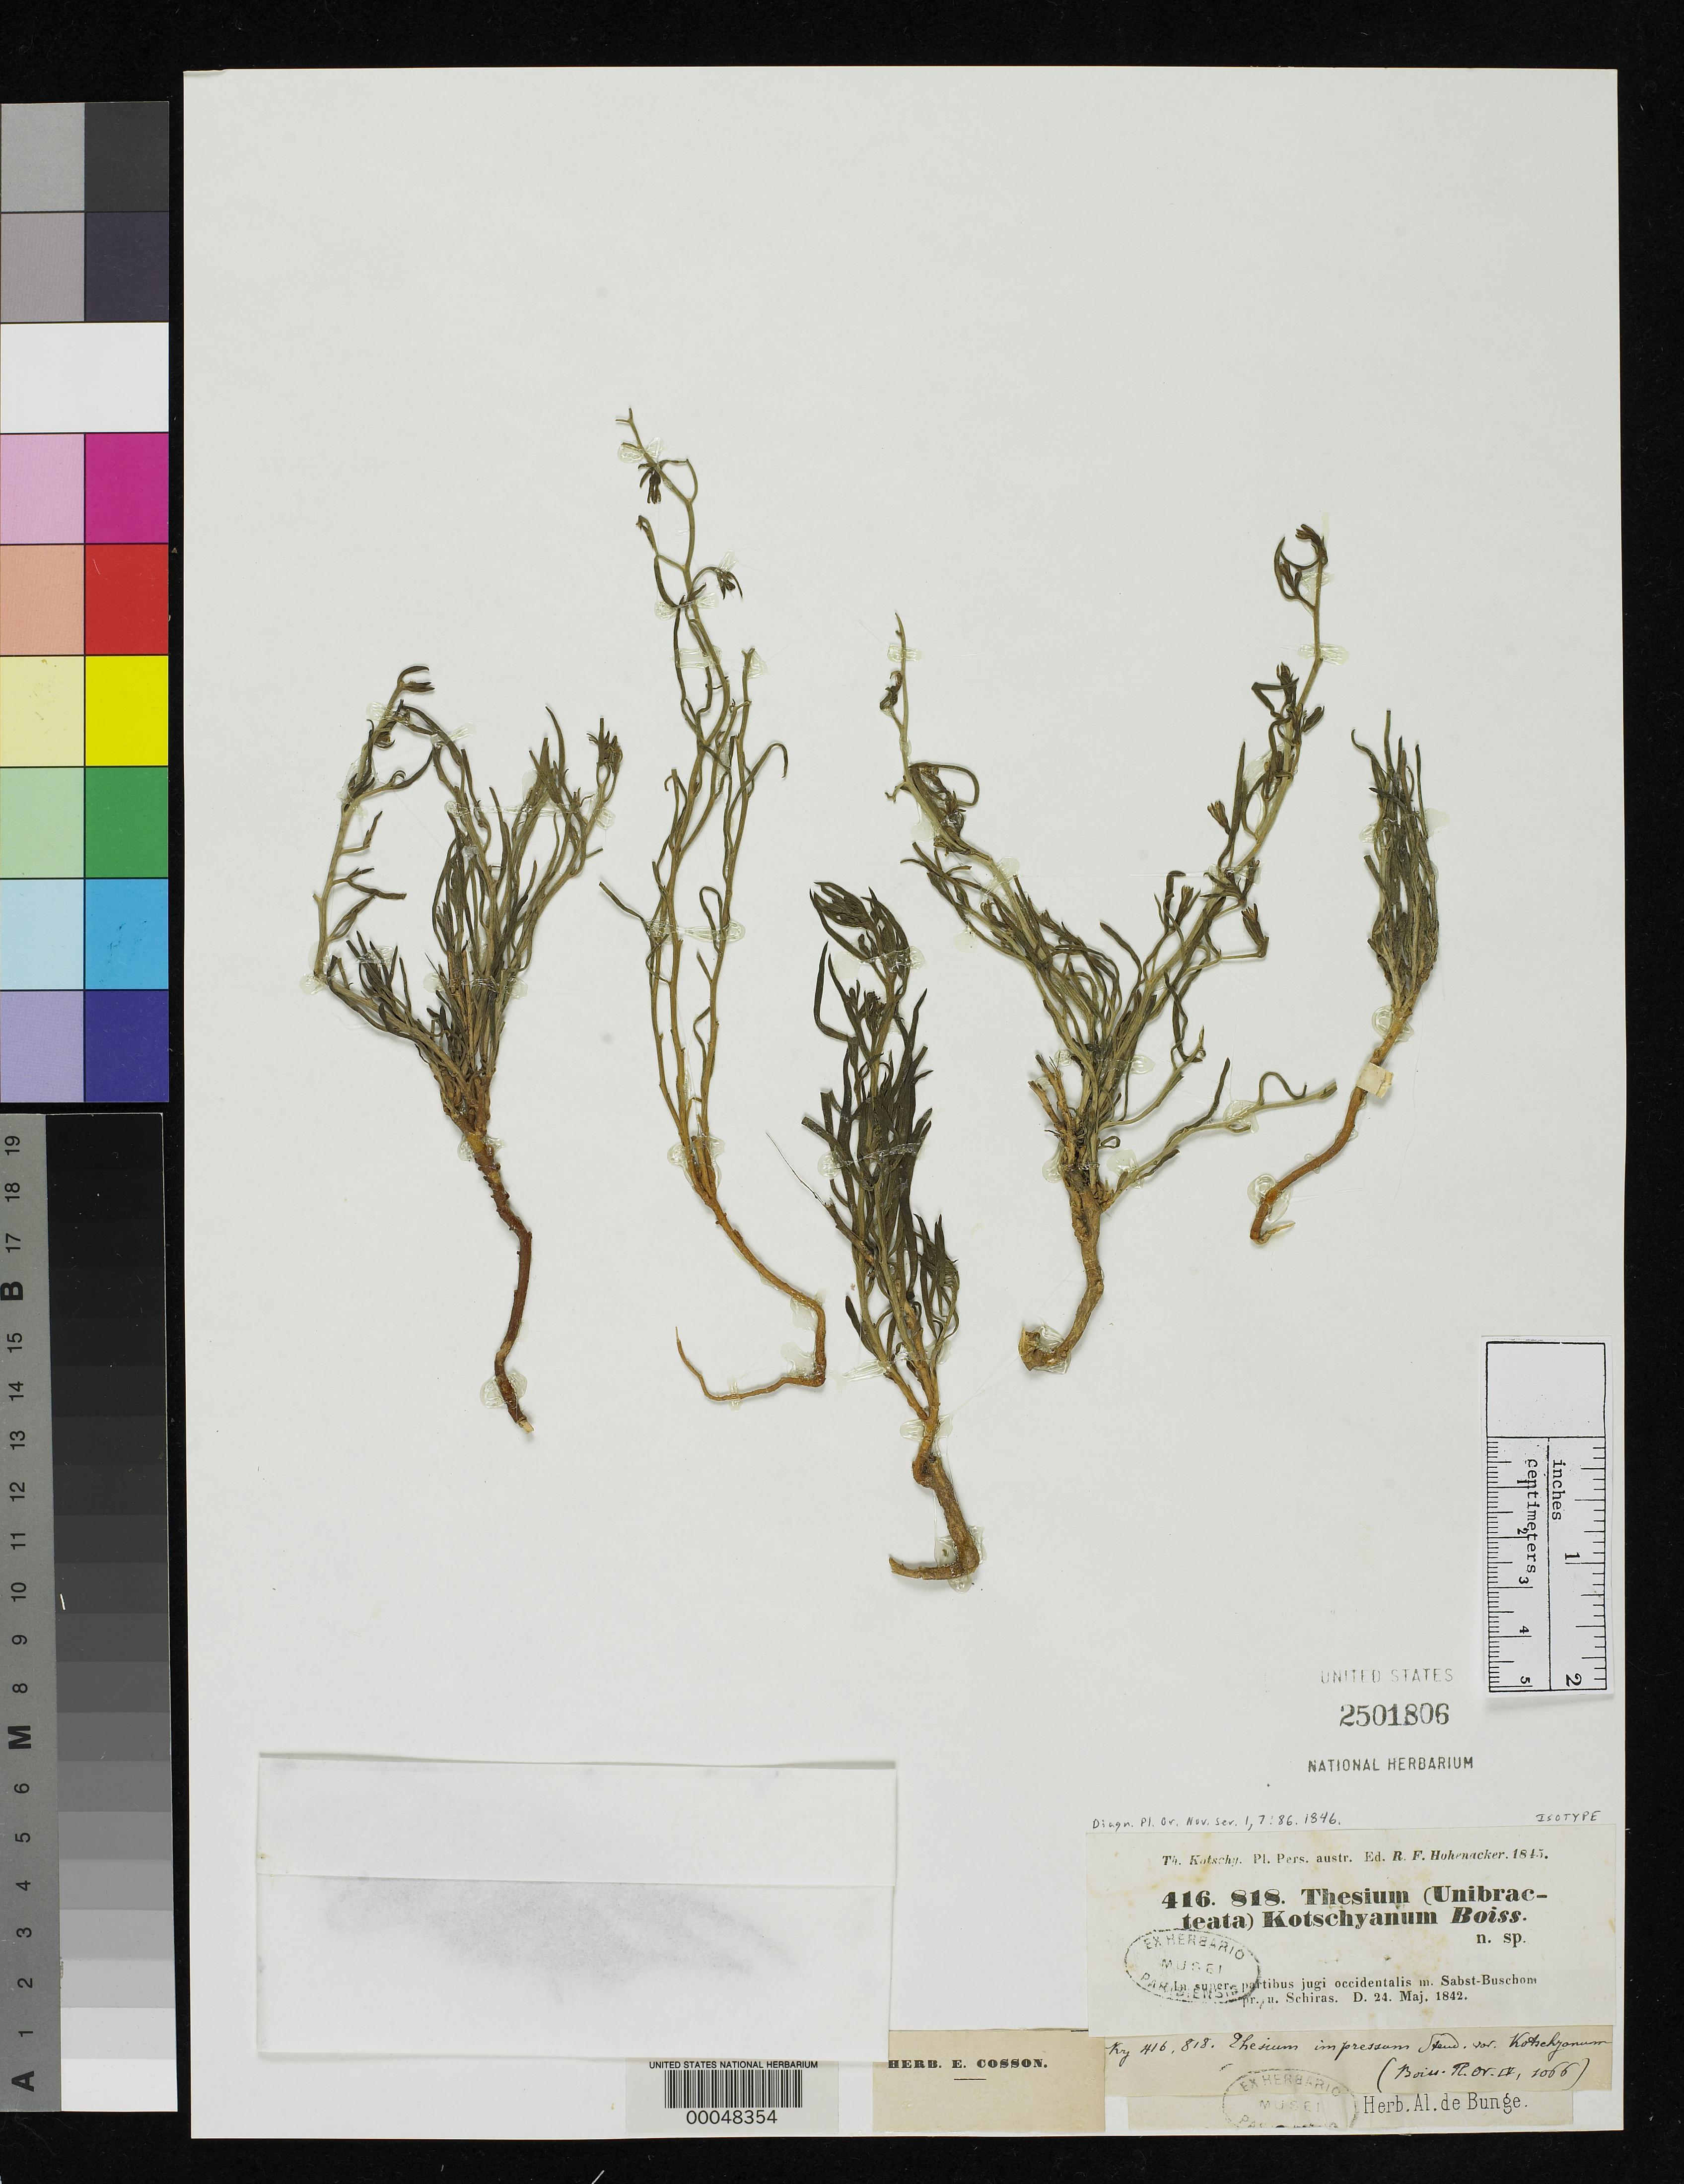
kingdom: Plantae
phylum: Tracheophyta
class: Magnoliopsida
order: Santalales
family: Thesiaceae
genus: Thesium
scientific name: Thesium kotschyanum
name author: Boiss.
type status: Isotype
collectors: K. G. Kotschy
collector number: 416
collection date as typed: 24 May 1842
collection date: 1842-05-24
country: Iran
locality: Near Schiras.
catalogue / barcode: US 2501806